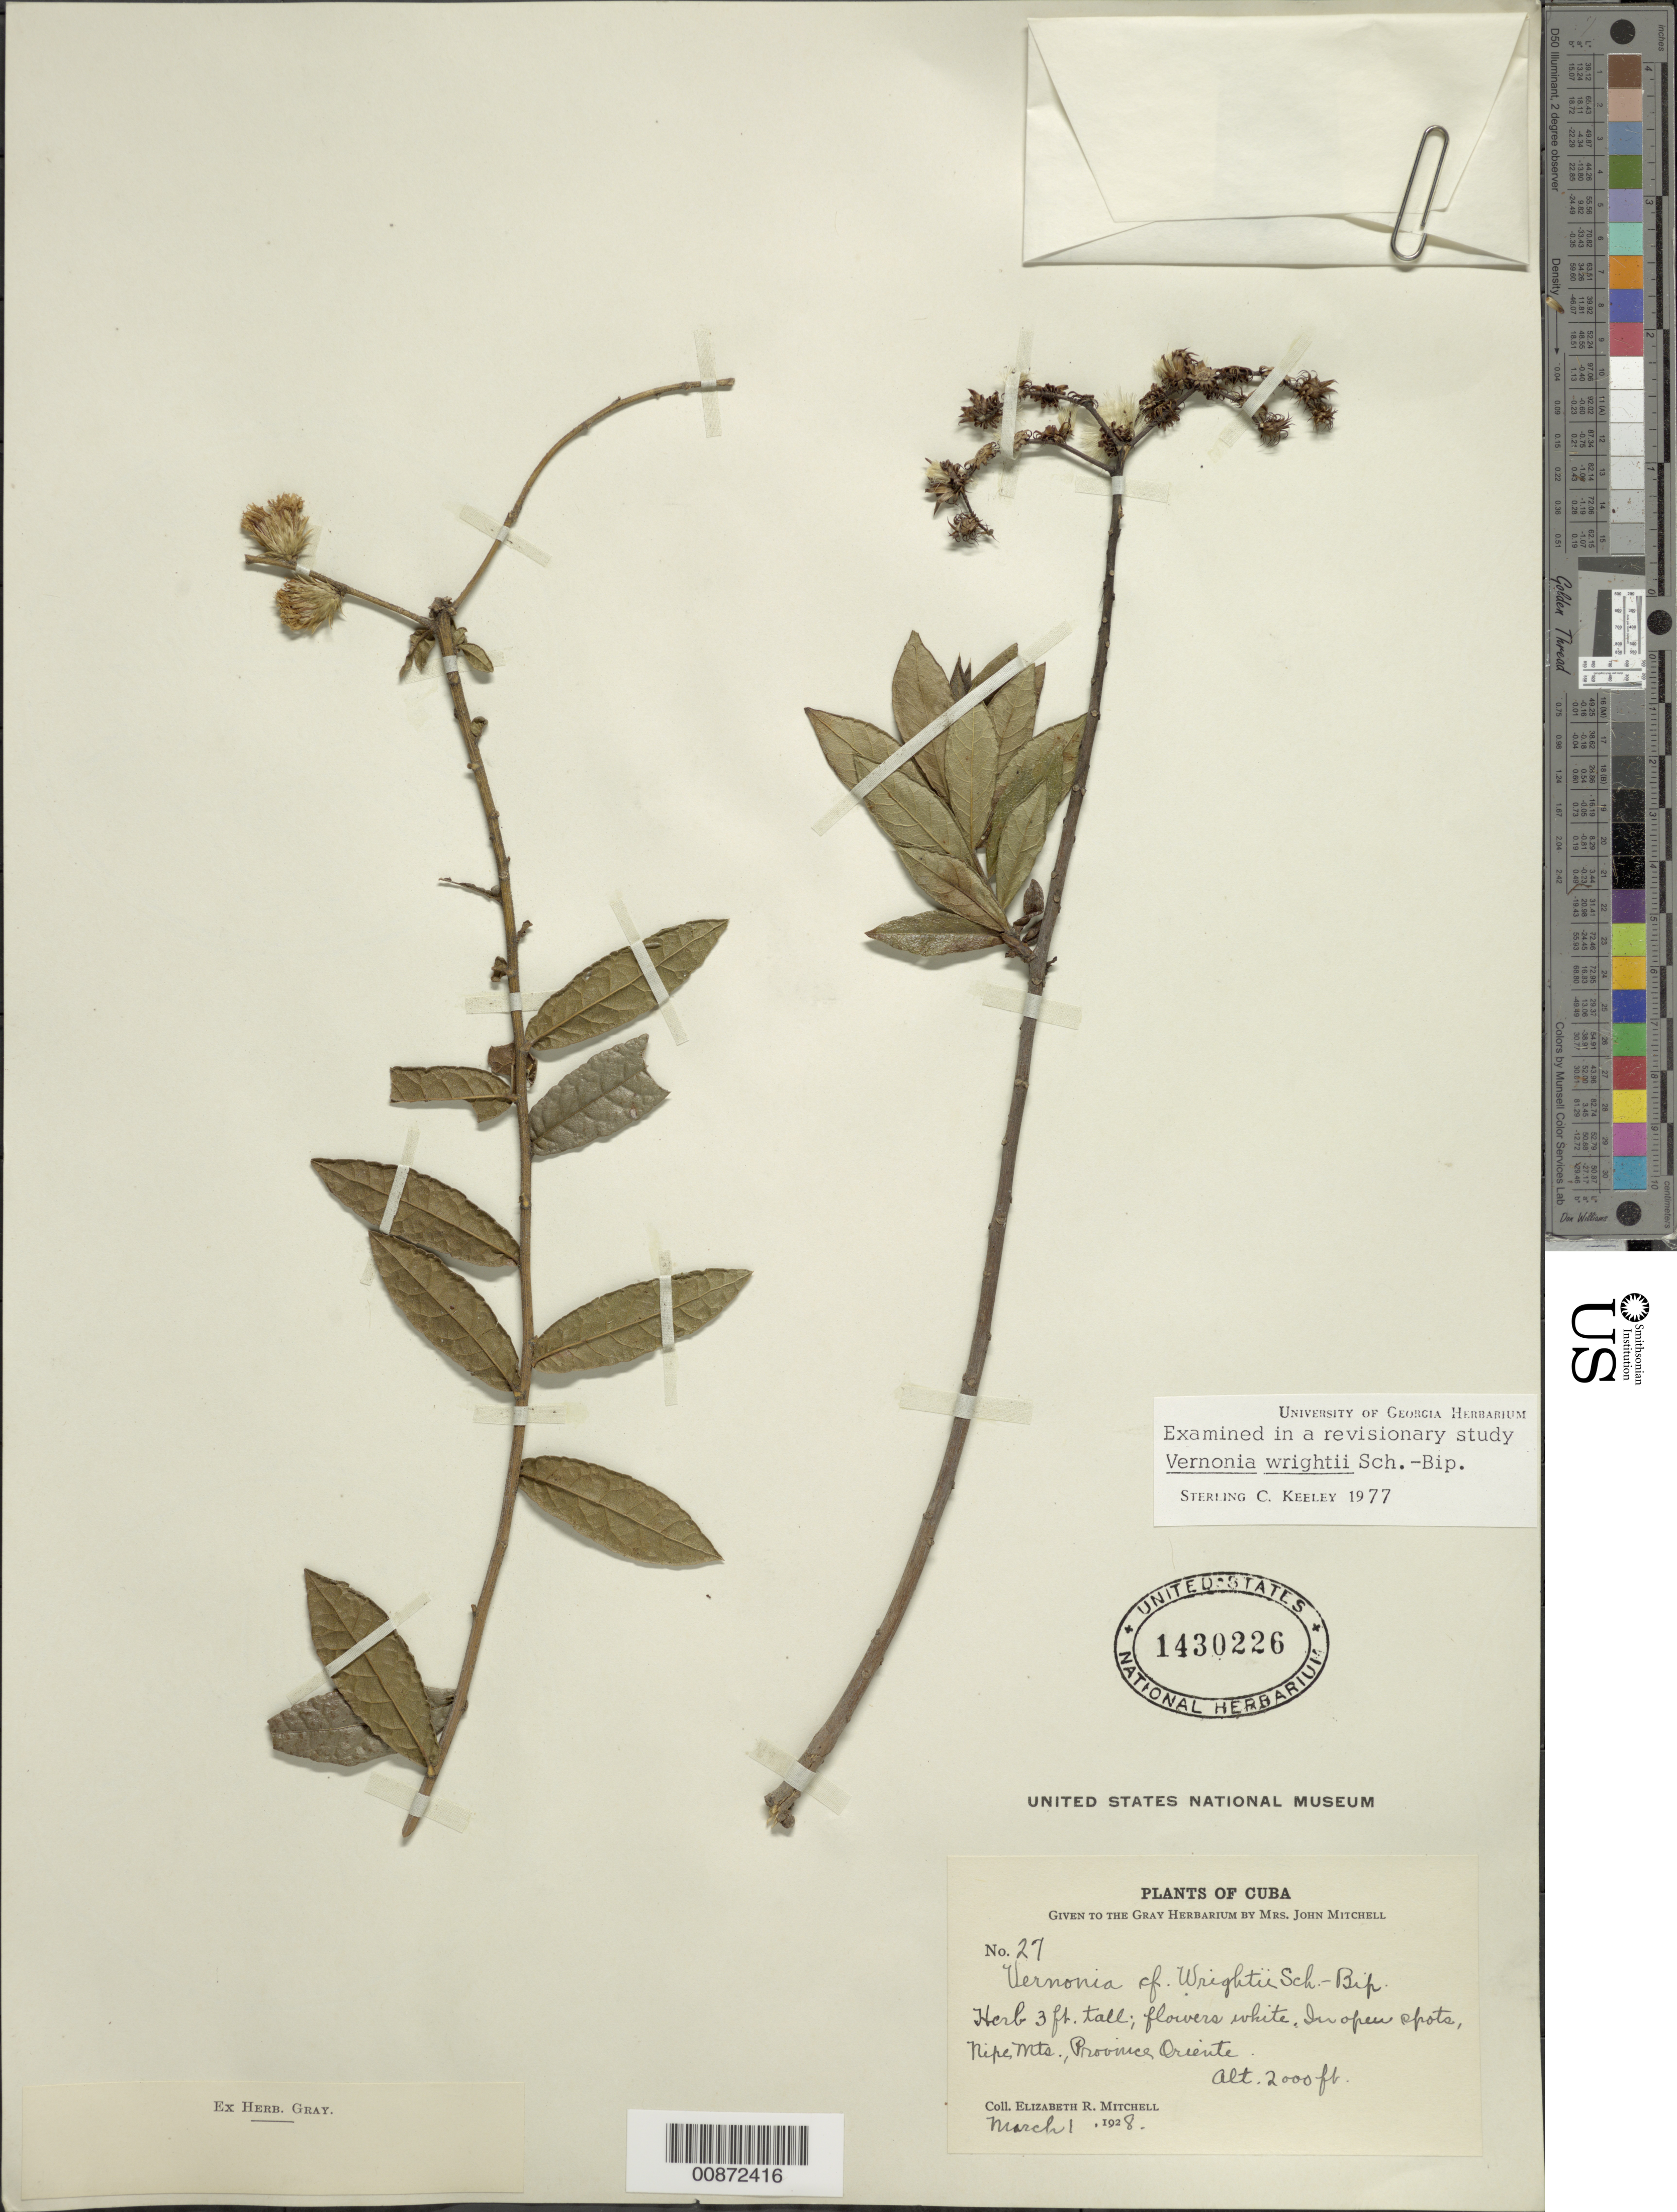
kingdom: Plantae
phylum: Tracheophyta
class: Magnoliopsida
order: Asterales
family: Asteraceae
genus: Lepidaploa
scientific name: Lepidaploa wrightii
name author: (Sch. Bip.) H. Rob.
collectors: E. Mitchell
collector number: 27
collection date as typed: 01 Mar 1928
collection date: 1928-03-01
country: Cuba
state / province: Oriente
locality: Sierra de Nipe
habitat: Montane, in open spots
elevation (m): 610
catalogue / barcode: US 1430226